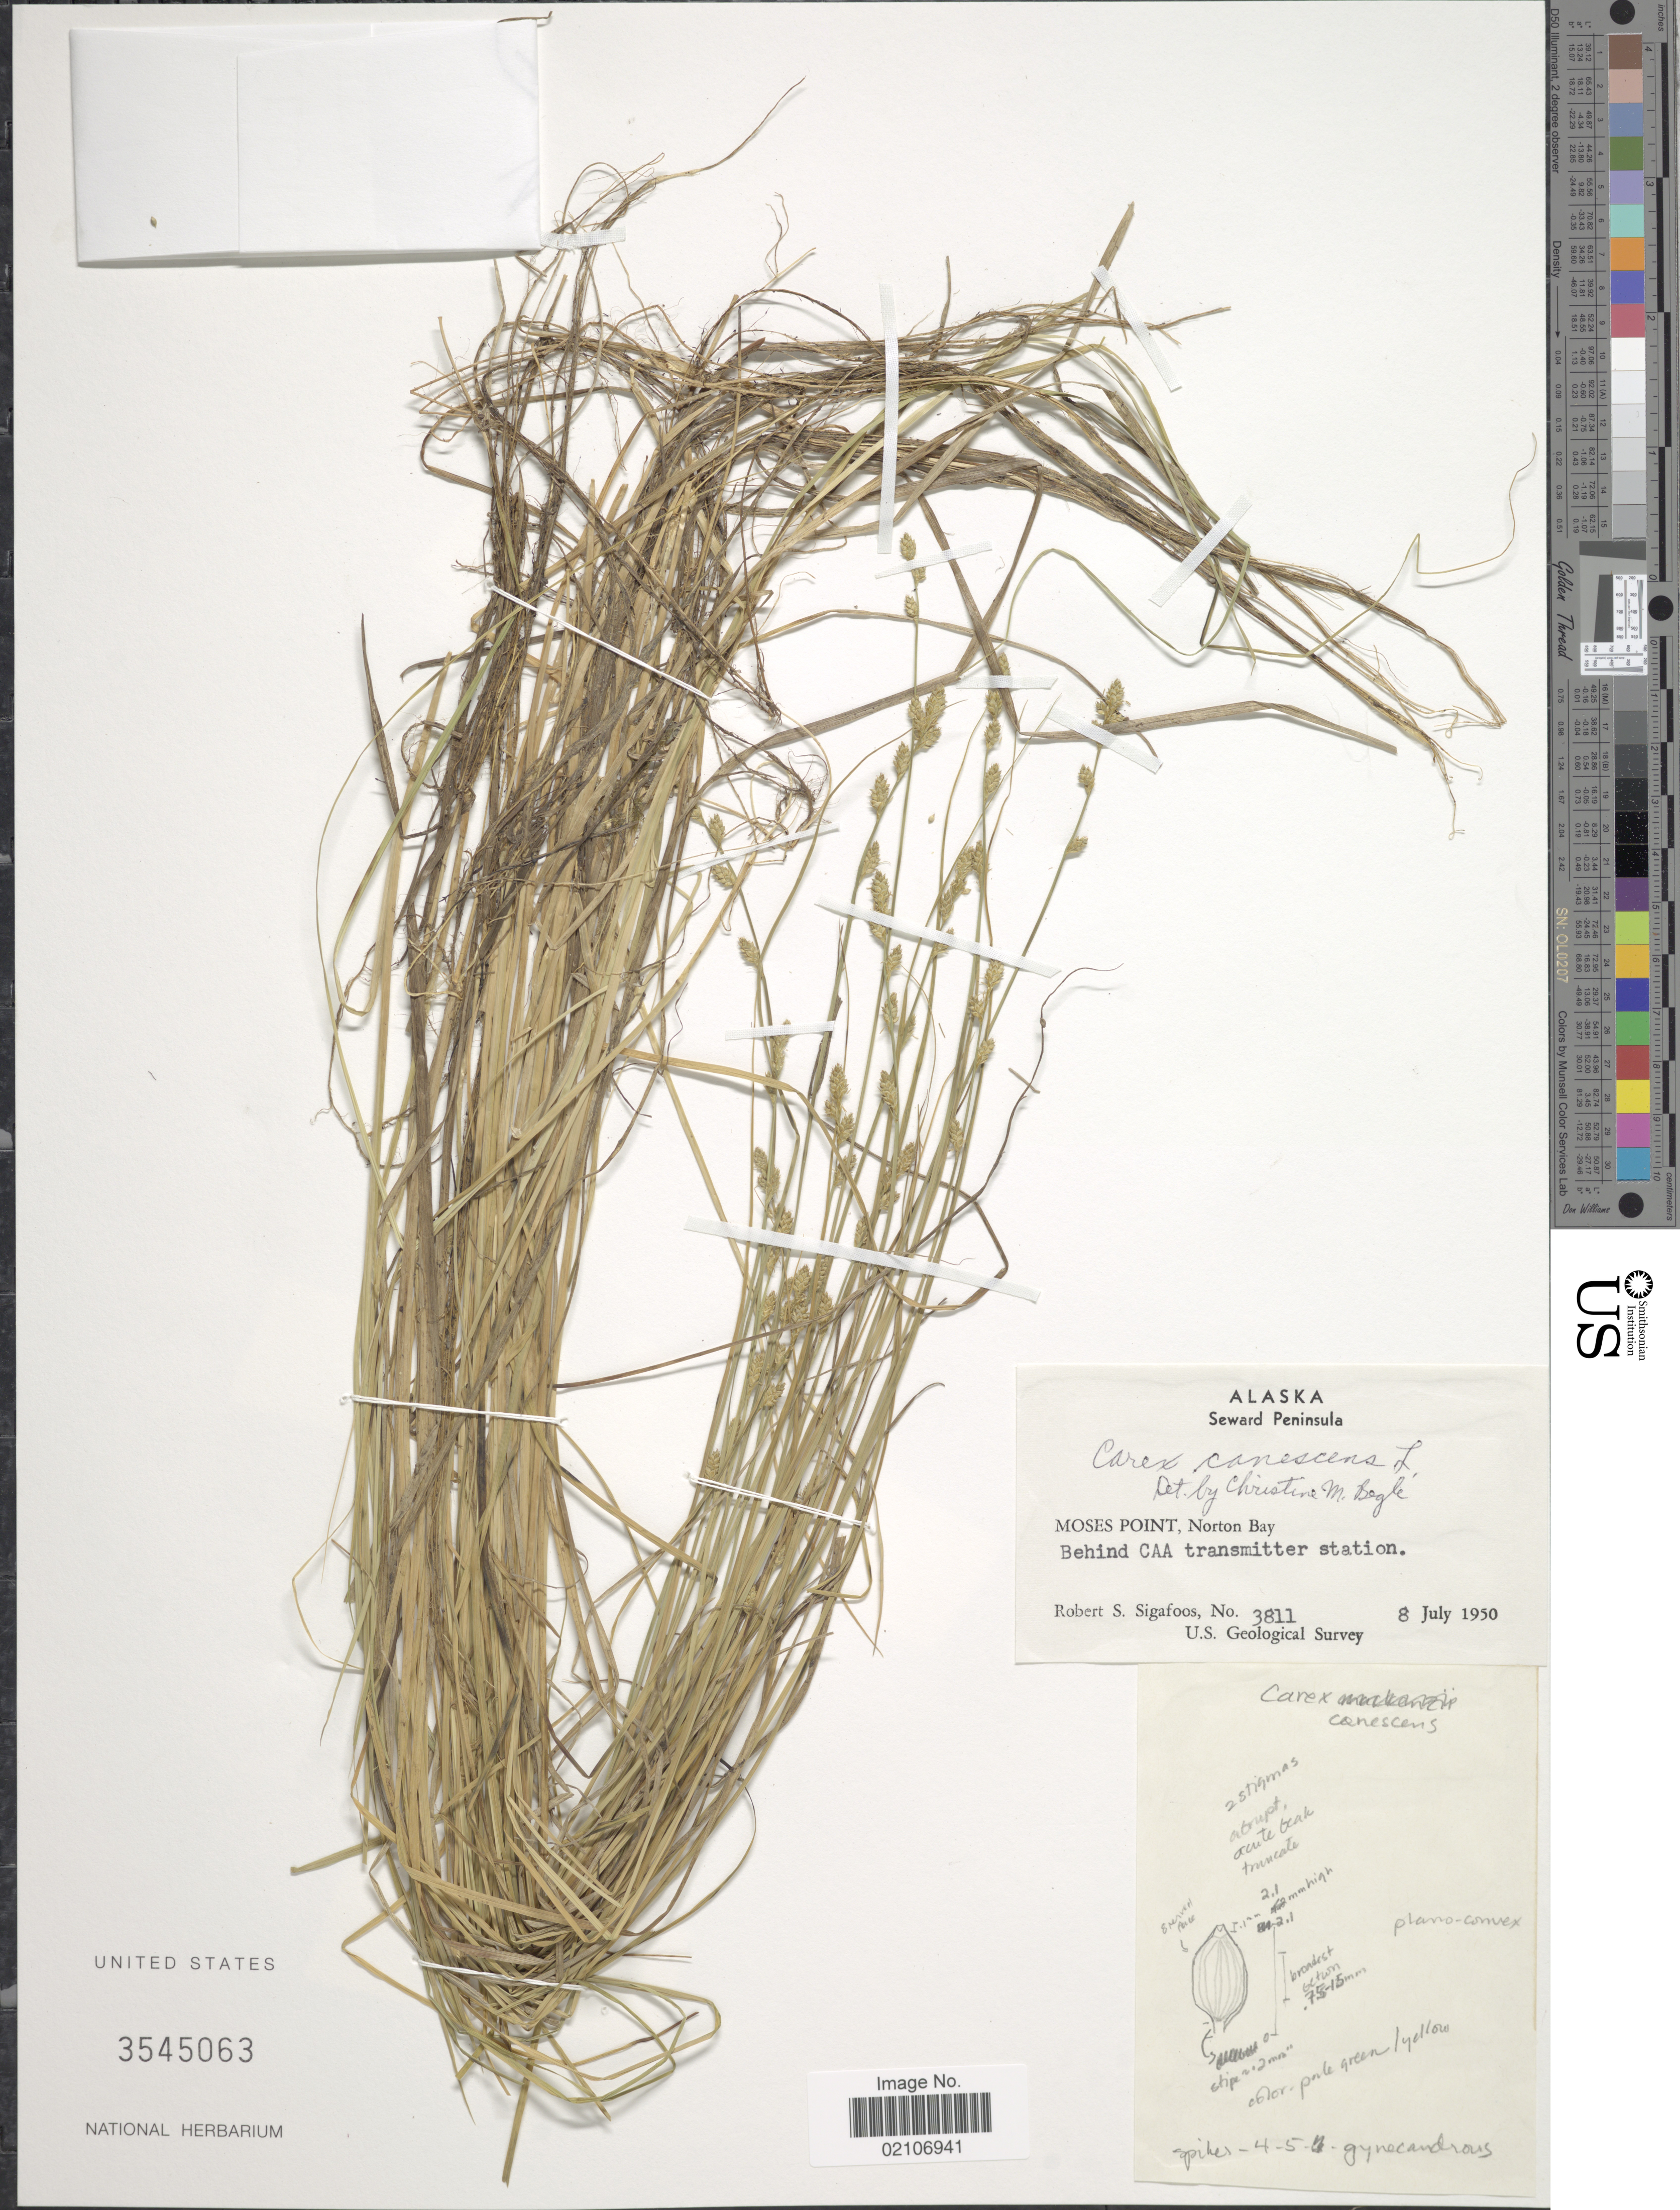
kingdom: Plantae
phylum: Tracheophyta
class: Liliopsida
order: Poales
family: Cyperaceae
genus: Carex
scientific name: Carex canescens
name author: L.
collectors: R. Sigafoos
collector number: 3811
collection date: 1950-07-08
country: United States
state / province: Alaska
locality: Alaska, Seward Peninsula. Moses Point, Norton Bay. Behind CAA transmitter station.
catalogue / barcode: US 3545063